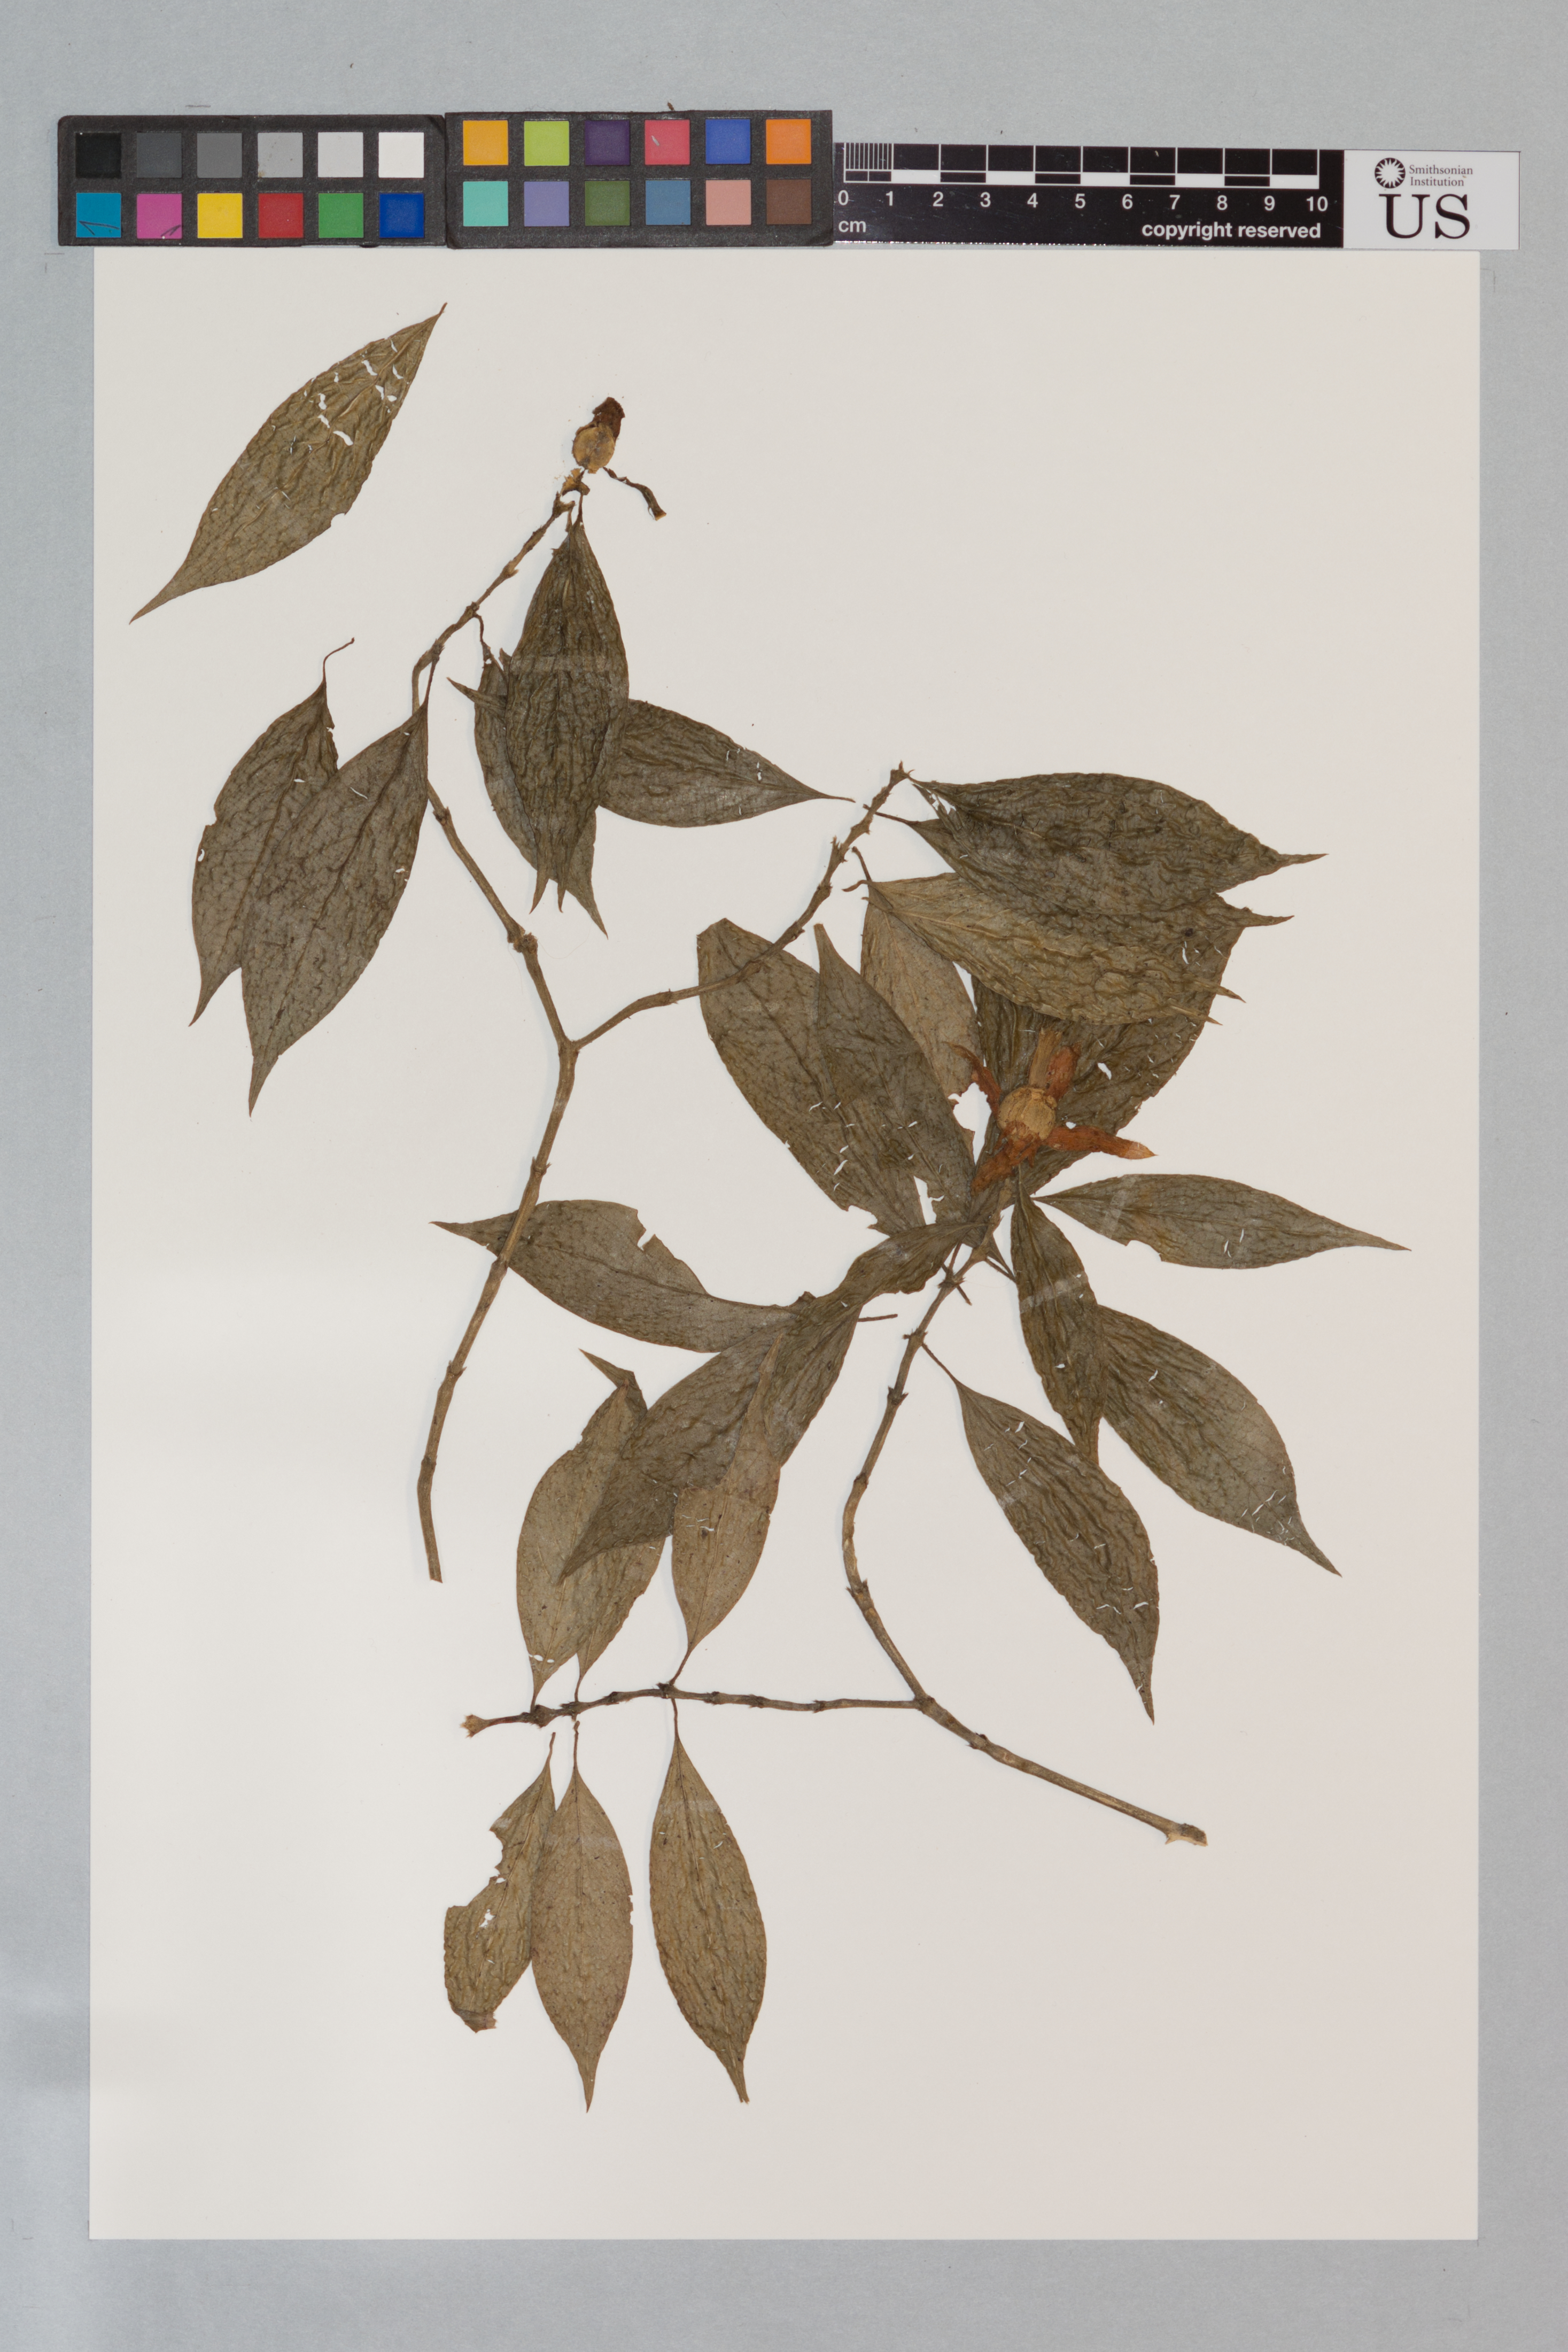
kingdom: Plantae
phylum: Tracheophyta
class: Magnoliopsida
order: Gentianales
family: Rubiaceae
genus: Psychotria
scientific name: Psychotria potaroensis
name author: (Sandwith) Steyerm.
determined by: McDowell, T.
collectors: T. McDowell, C. L. Kelloff & A. Stobey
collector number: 4869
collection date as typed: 22 May 1991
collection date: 1991-05-22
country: Guyana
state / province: Potaro-Siparuni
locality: Camp on "Blackwater Creek" (tributary to North Fork River)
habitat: Forest on slopes above creek, and rocky creek ravine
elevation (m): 274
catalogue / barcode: US 3258053